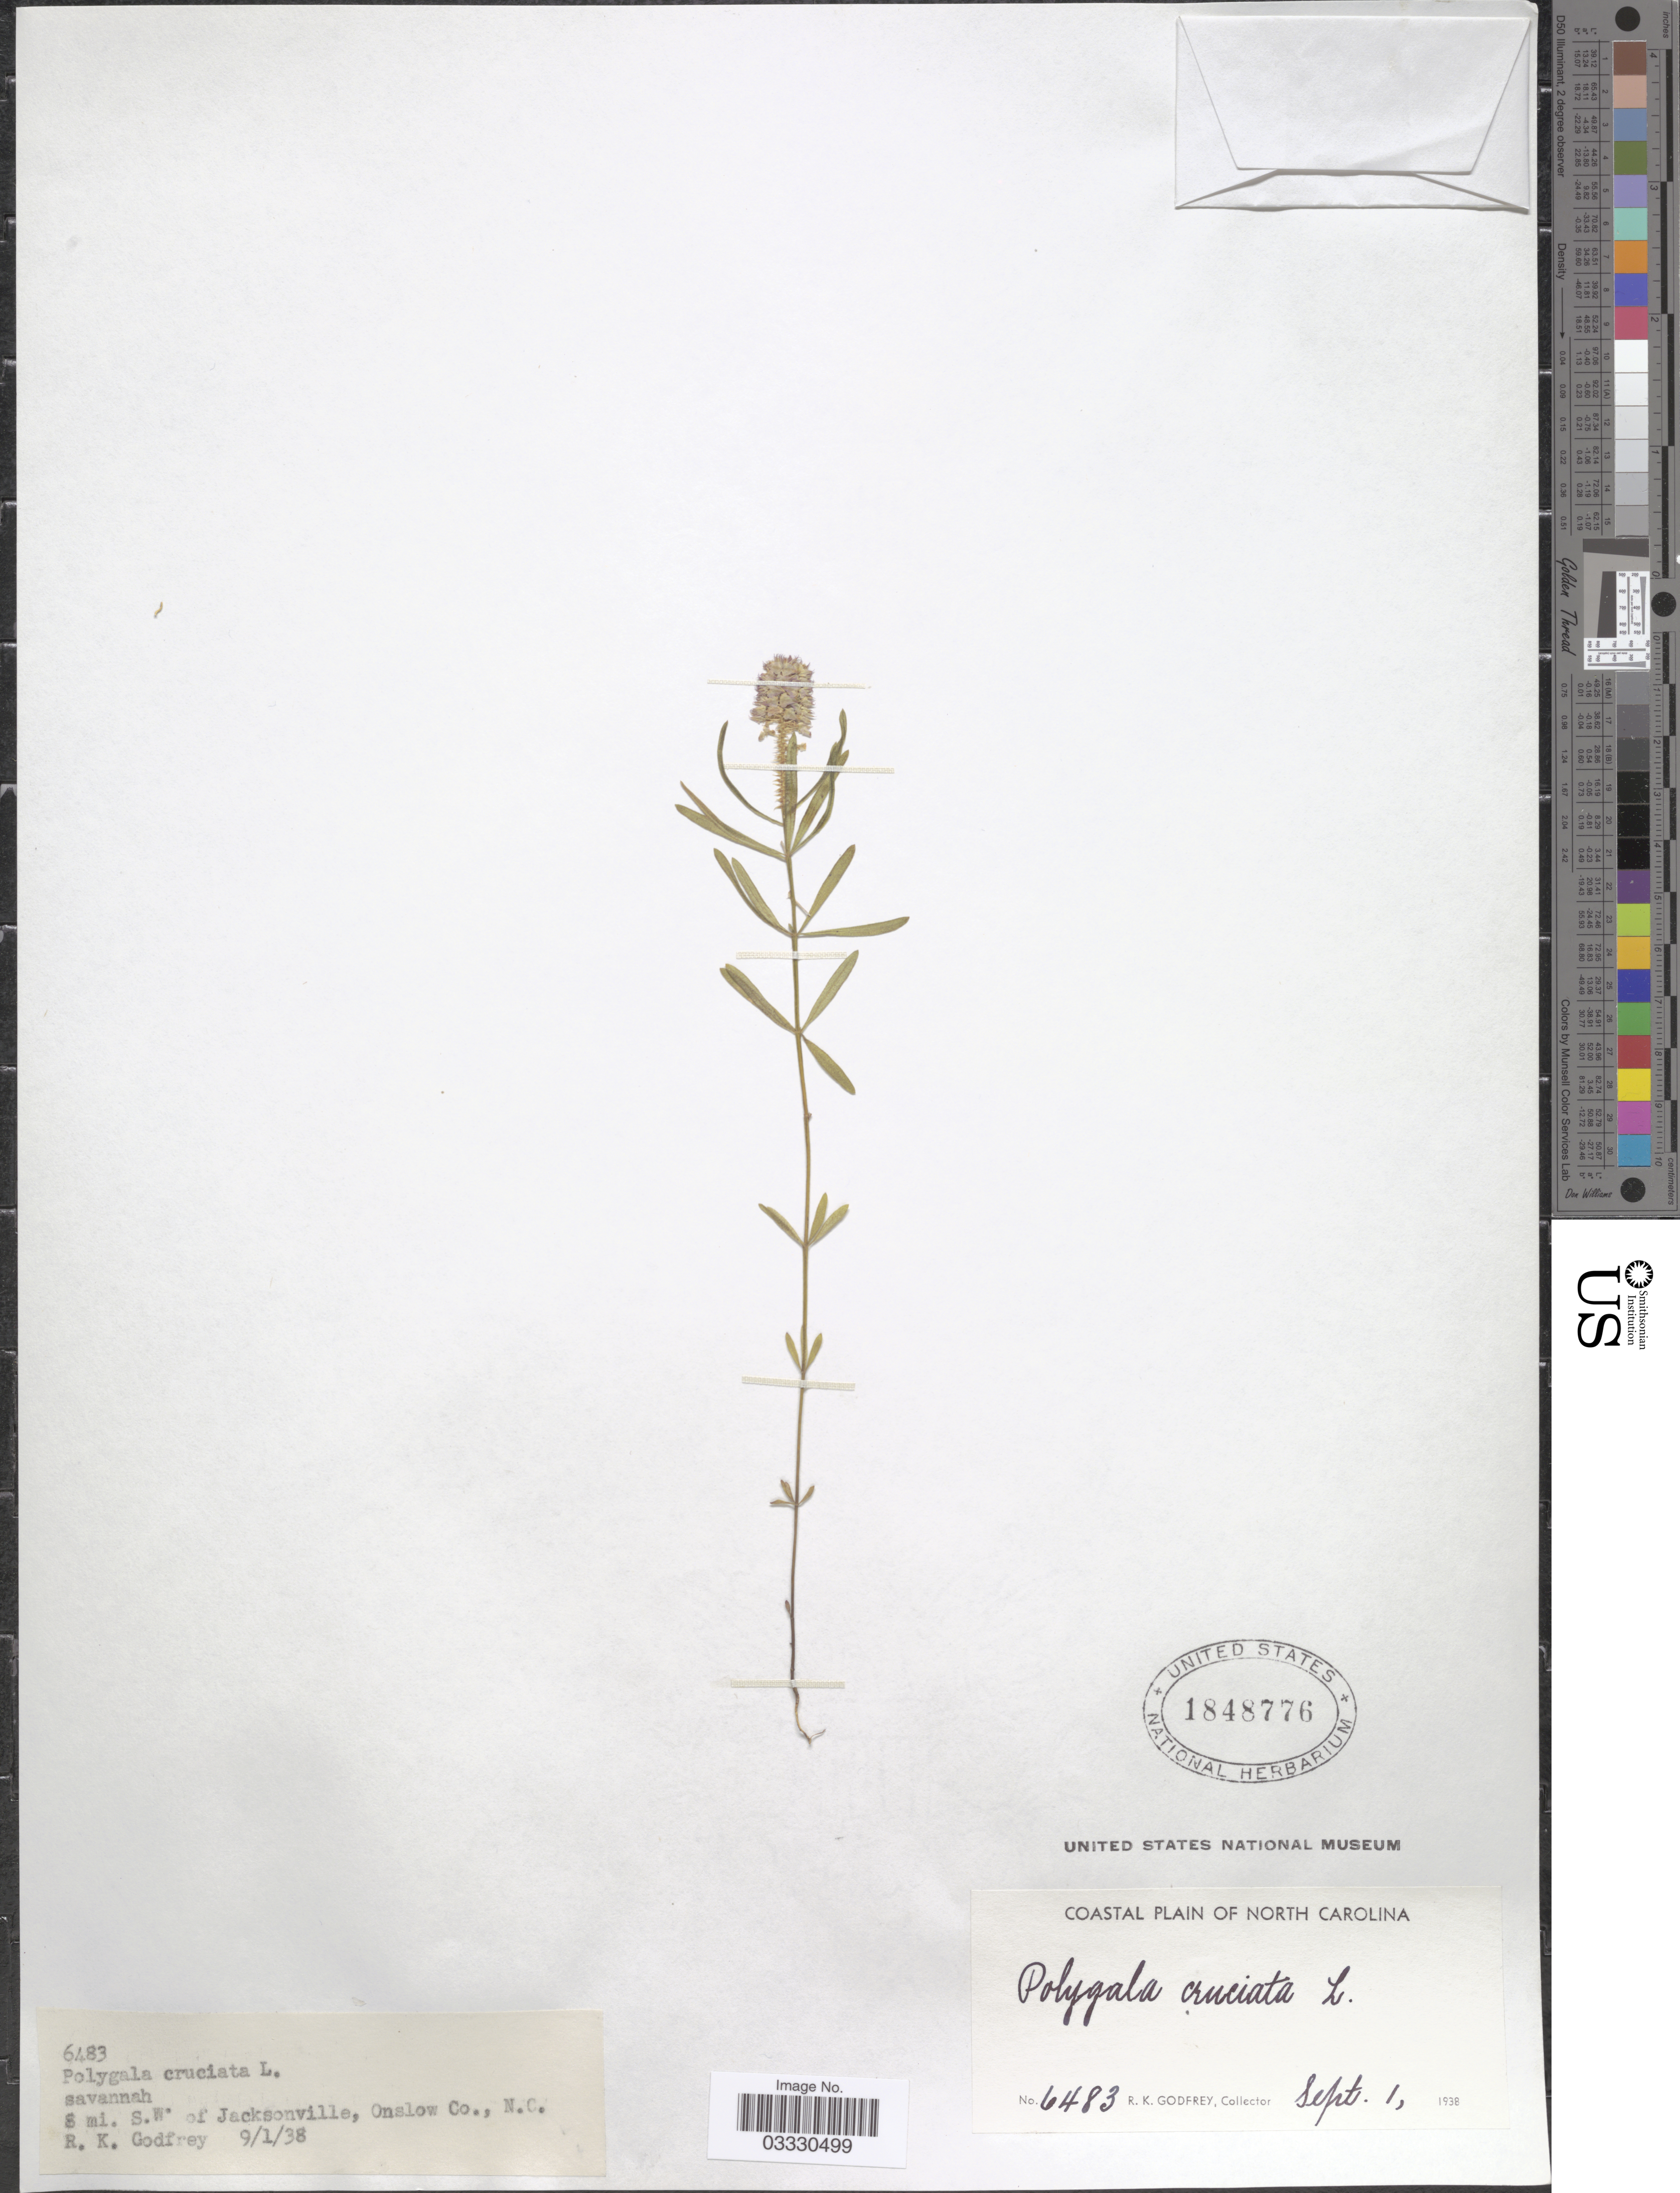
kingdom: Plantae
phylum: Tracheophyta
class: Magnoliopsida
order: Fabales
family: Polygalaceae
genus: Polygala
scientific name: Polygala cruciata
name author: L.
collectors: R. K. Godfrey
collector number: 6483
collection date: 1938-09-01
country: United States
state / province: North Carolina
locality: Coastal plain of North Carolina. 8 mi. S.W. of Jacksonville, Onslow Co.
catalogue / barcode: US 1848776